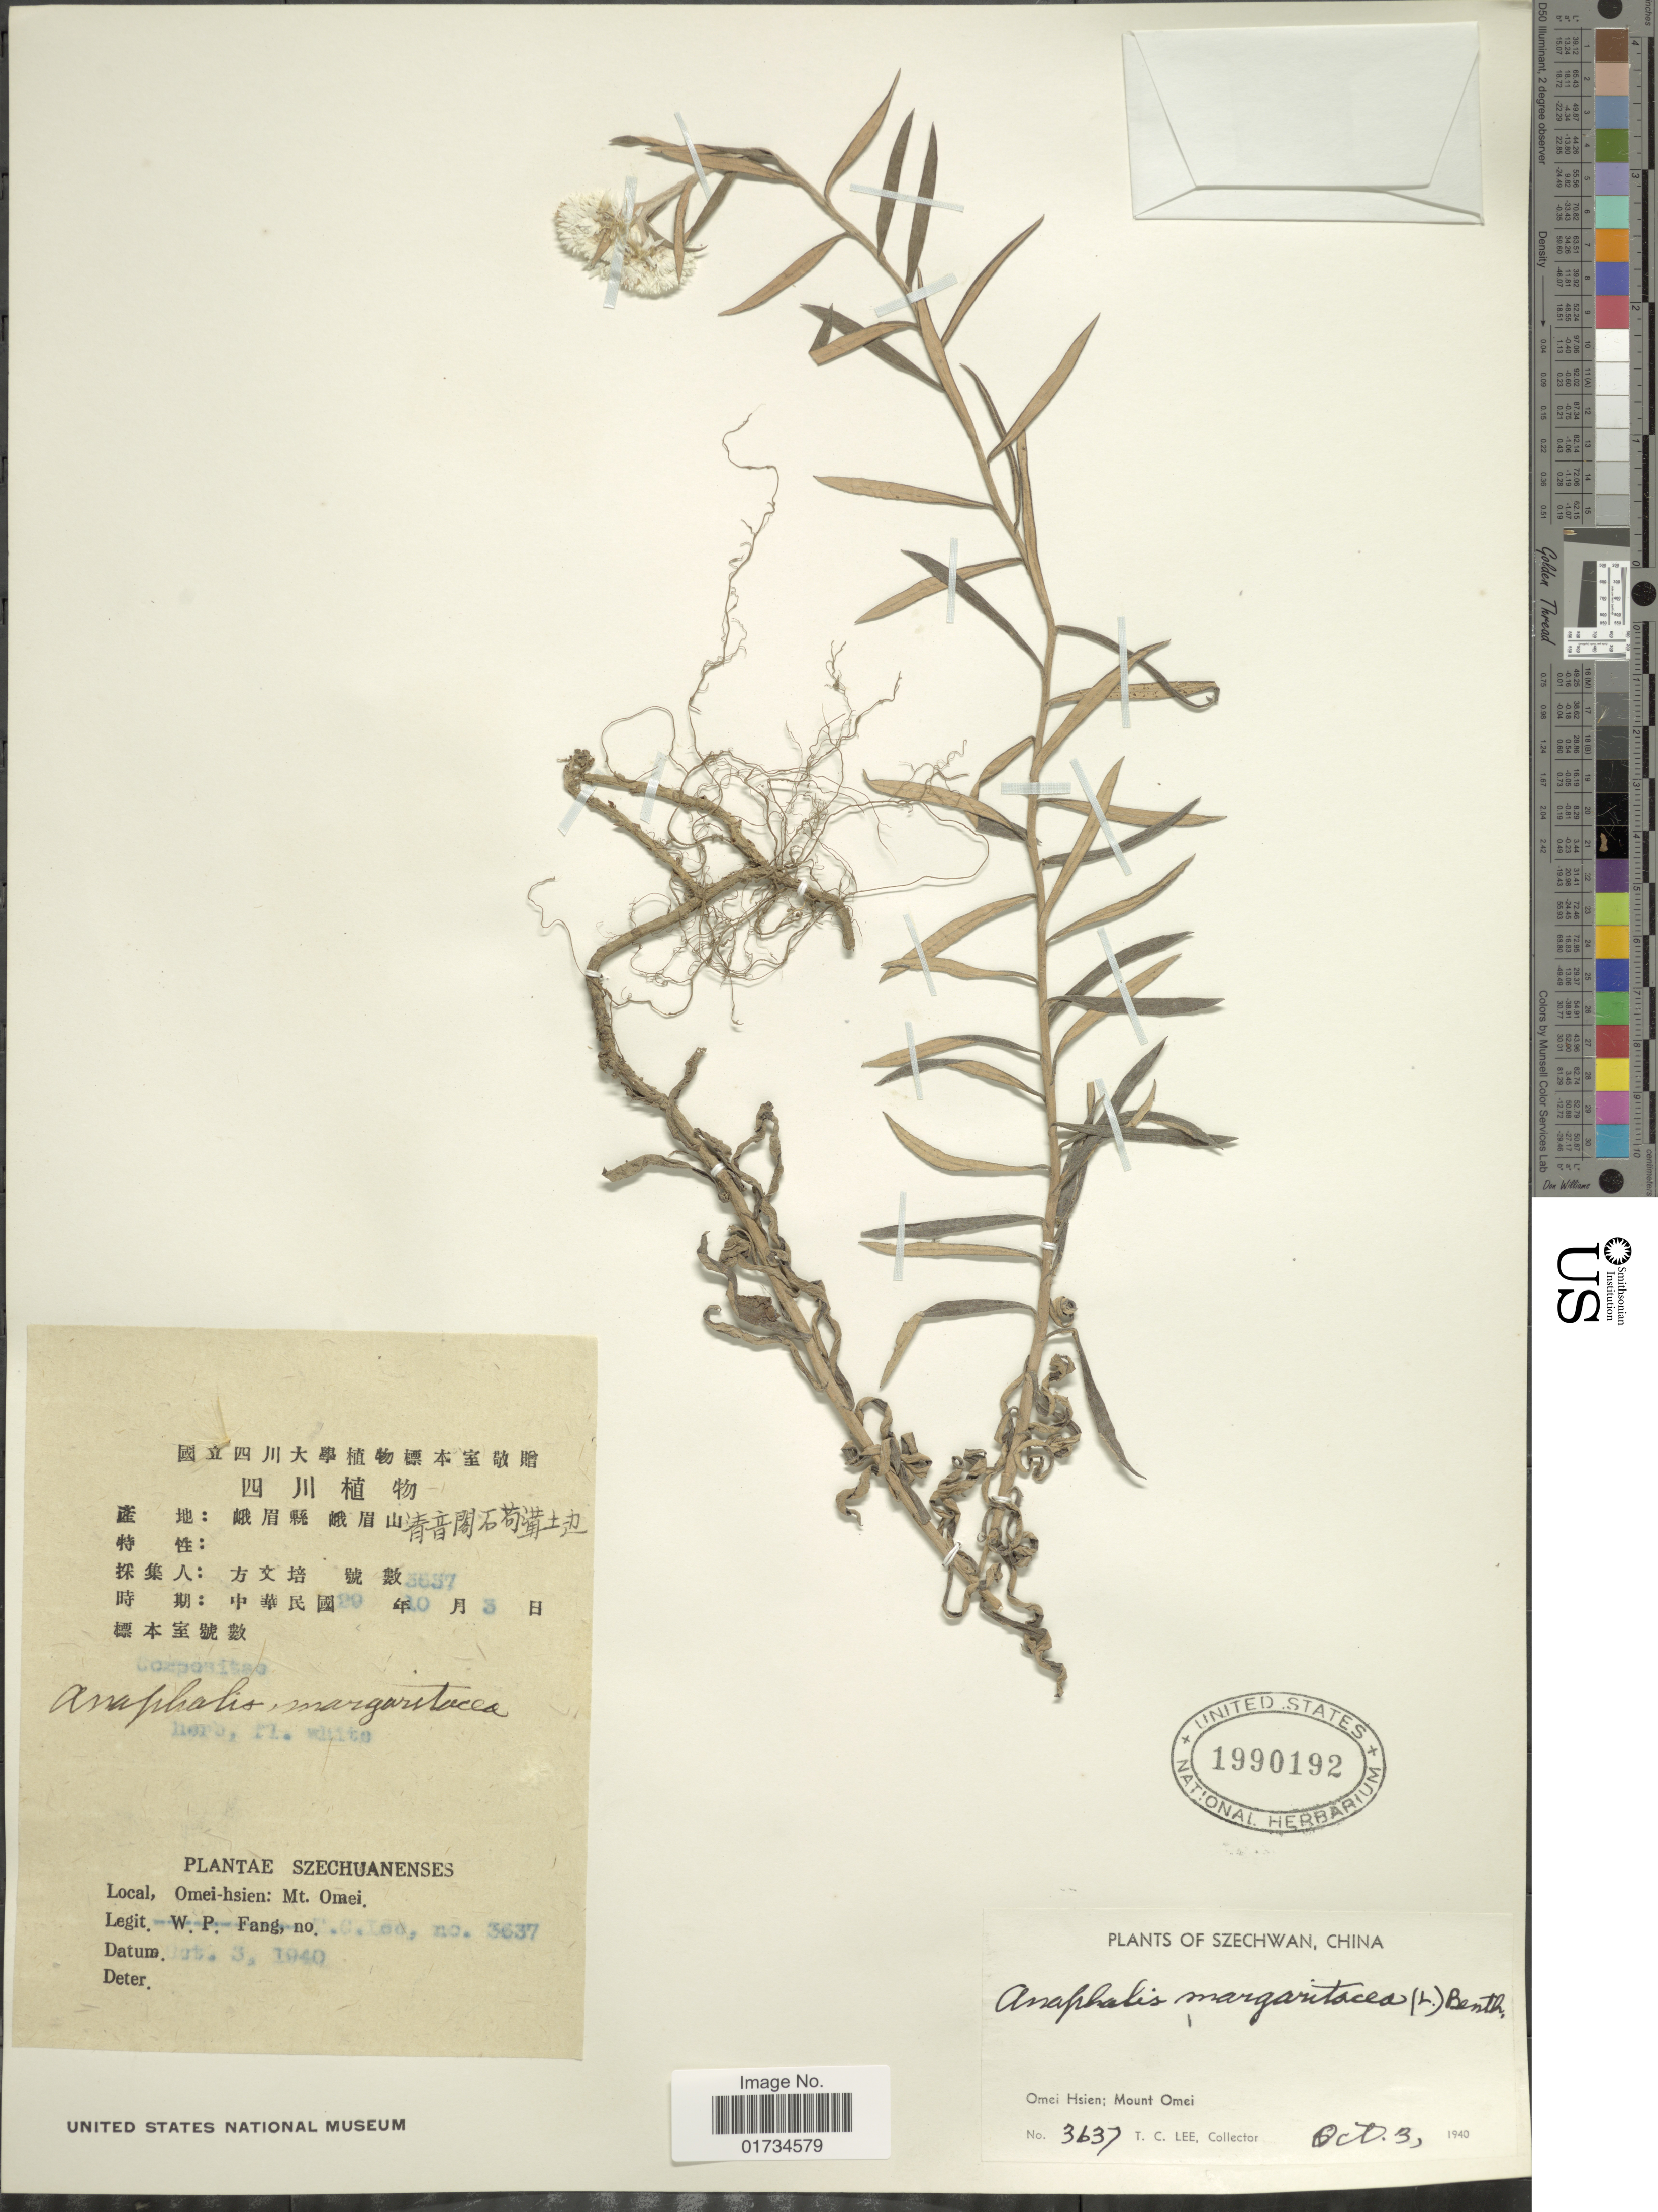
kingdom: Plantae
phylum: Tracheophyta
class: Magnoliopsida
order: Asterales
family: Asteraceae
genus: Anaphalis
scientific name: Anaphalis margaritacea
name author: (L.) Benth. & Hook. f.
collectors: T. Lee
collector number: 3637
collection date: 1940-10-03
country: China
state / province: Sichuan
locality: Szechwan, China. Omei Hsien; Mount Omei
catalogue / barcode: US 1990192